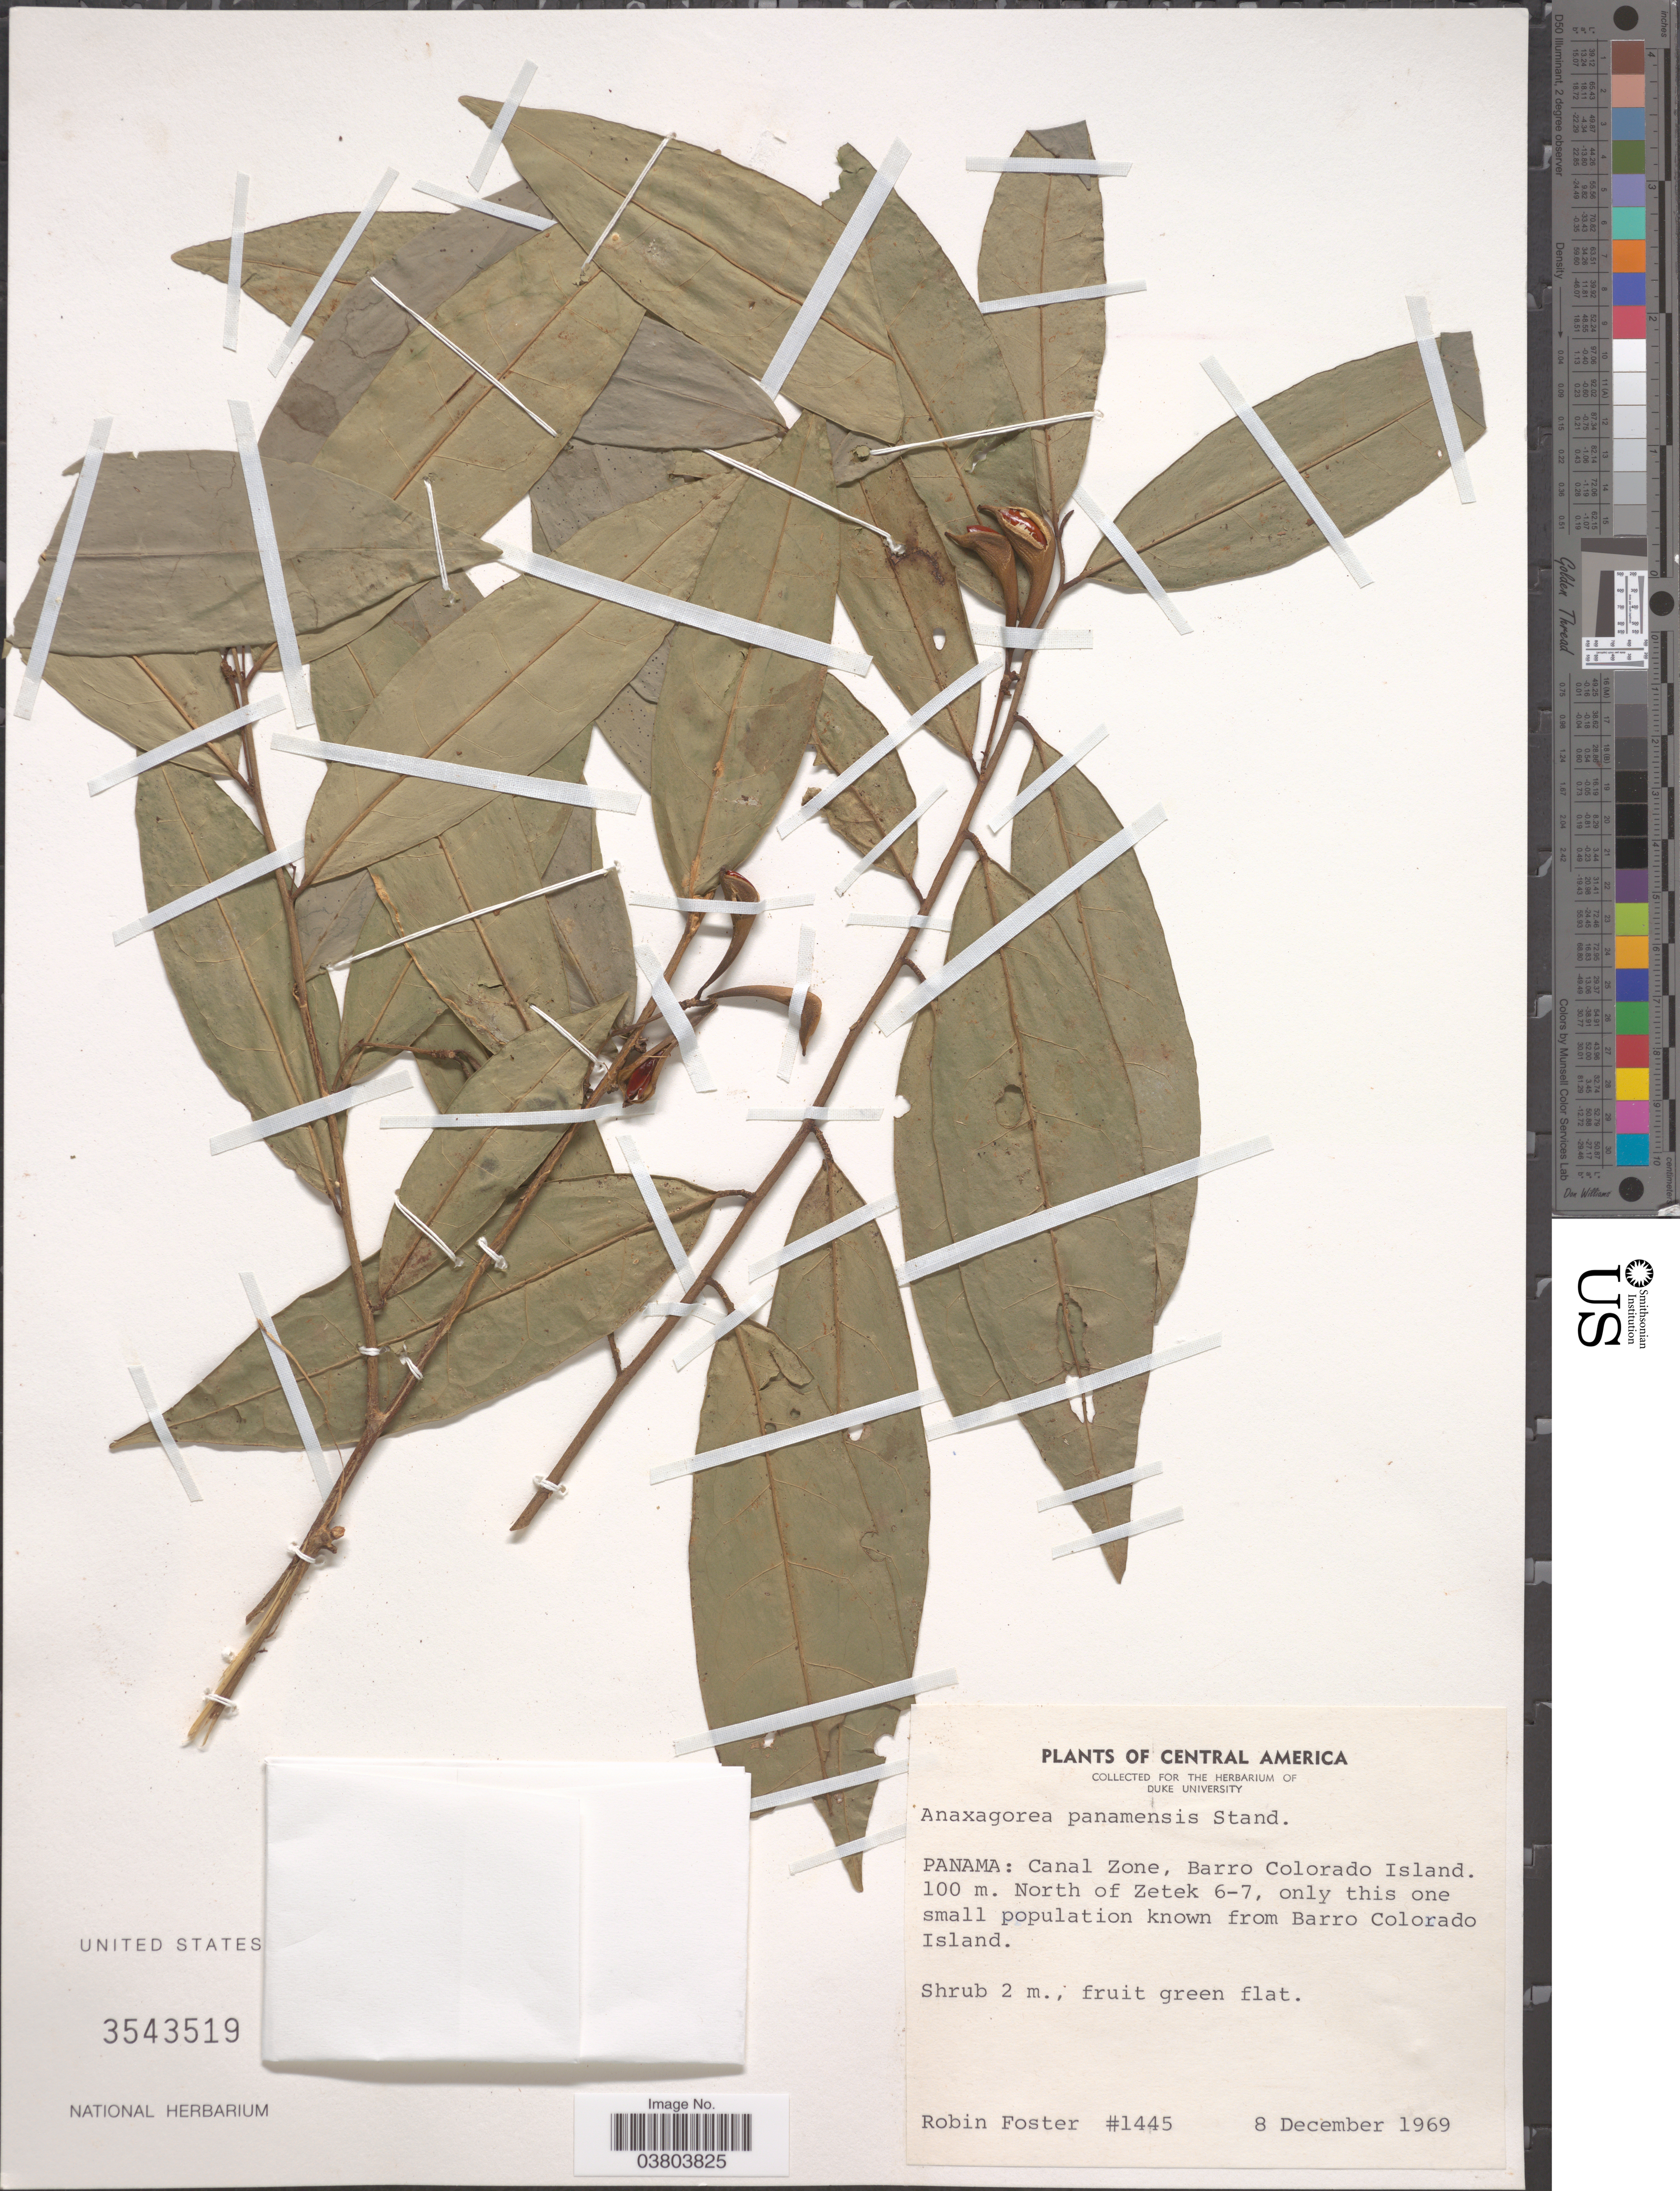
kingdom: Plantae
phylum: Tracheophyta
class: Magnoliopsida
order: Magnoliales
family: Annonaceae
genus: Anaxagorea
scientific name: Anaxagorea panamensis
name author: Standl.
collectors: R. B. Foster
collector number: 1445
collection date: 1969-12-08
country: Panama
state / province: Panamá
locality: Canal Zone, Barro Colorado Island. North of Zetek 6-7, only this one small population known from Barro Colorado Island.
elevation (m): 100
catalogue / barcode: US 3543519